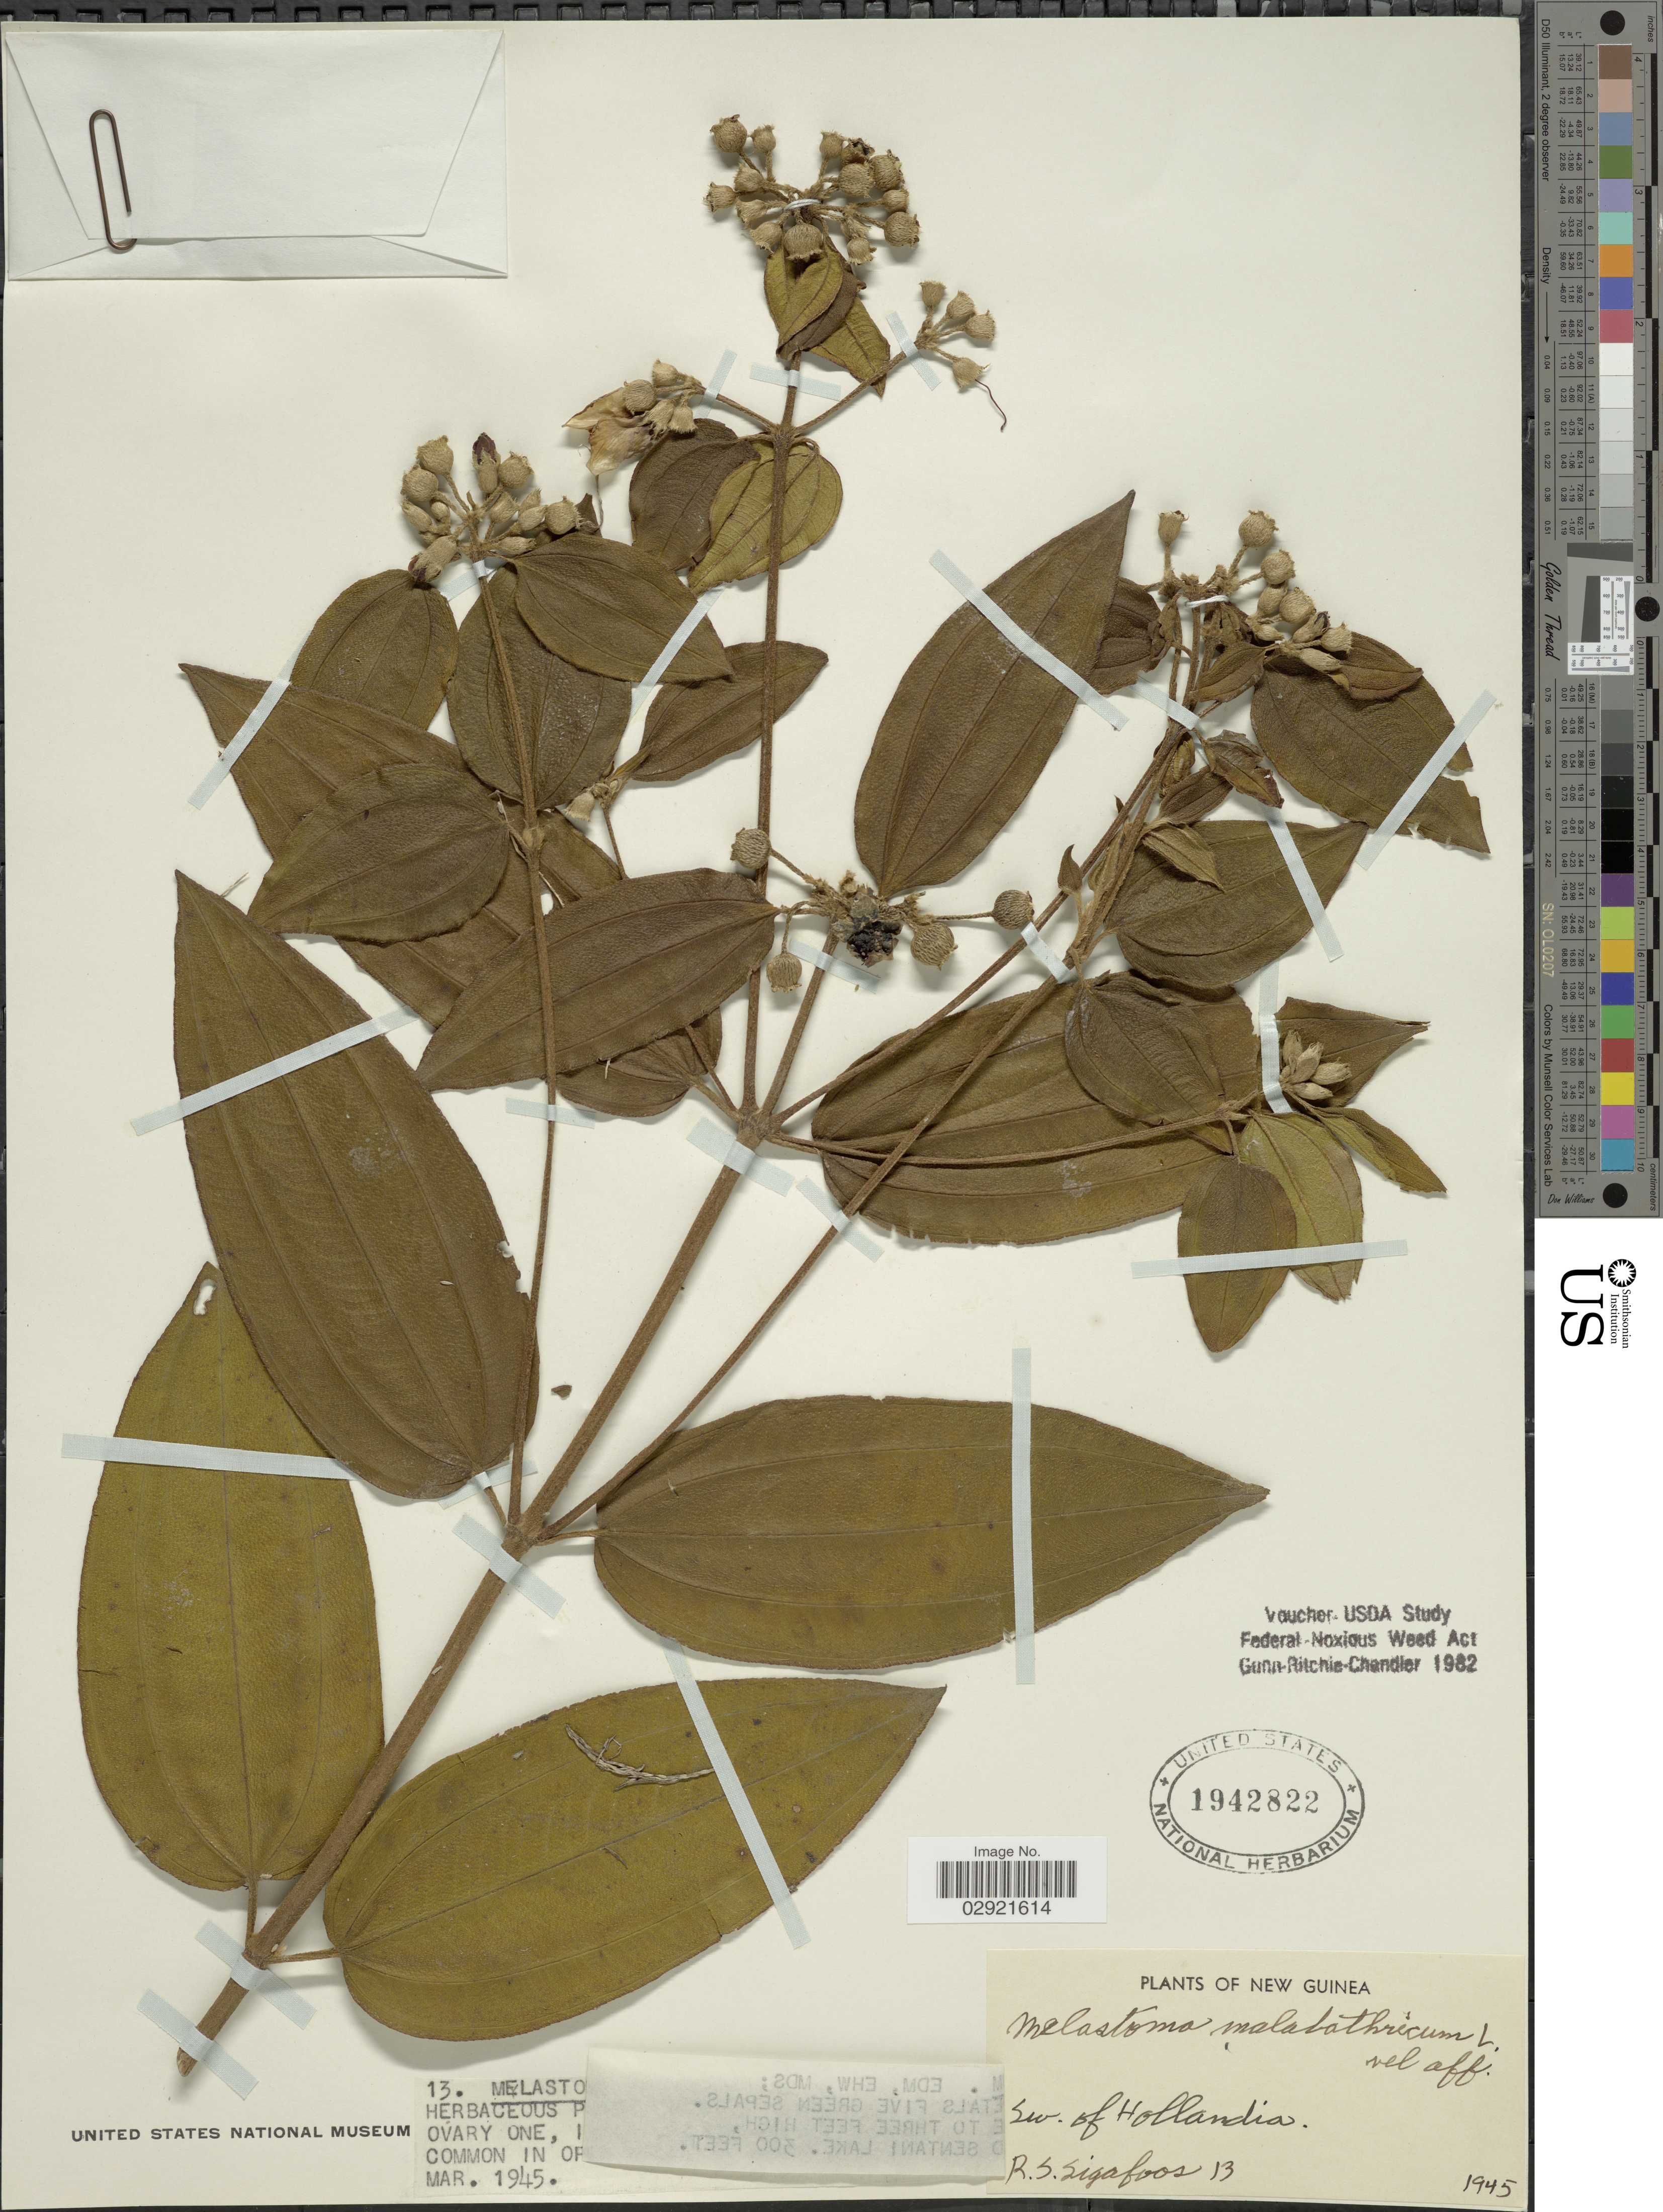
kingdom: Plantae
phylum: Tracheophyta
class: Magnoliopsida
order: Myrtales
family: Melastomataceae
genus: Melastoma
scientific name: Melastoma malabathricum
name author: L.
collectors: R. Sigafoos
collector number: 13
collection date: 1945-03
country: Papua New Guinea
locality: New Guinea. Sw. of Hollandia.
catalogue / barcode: US 1942822